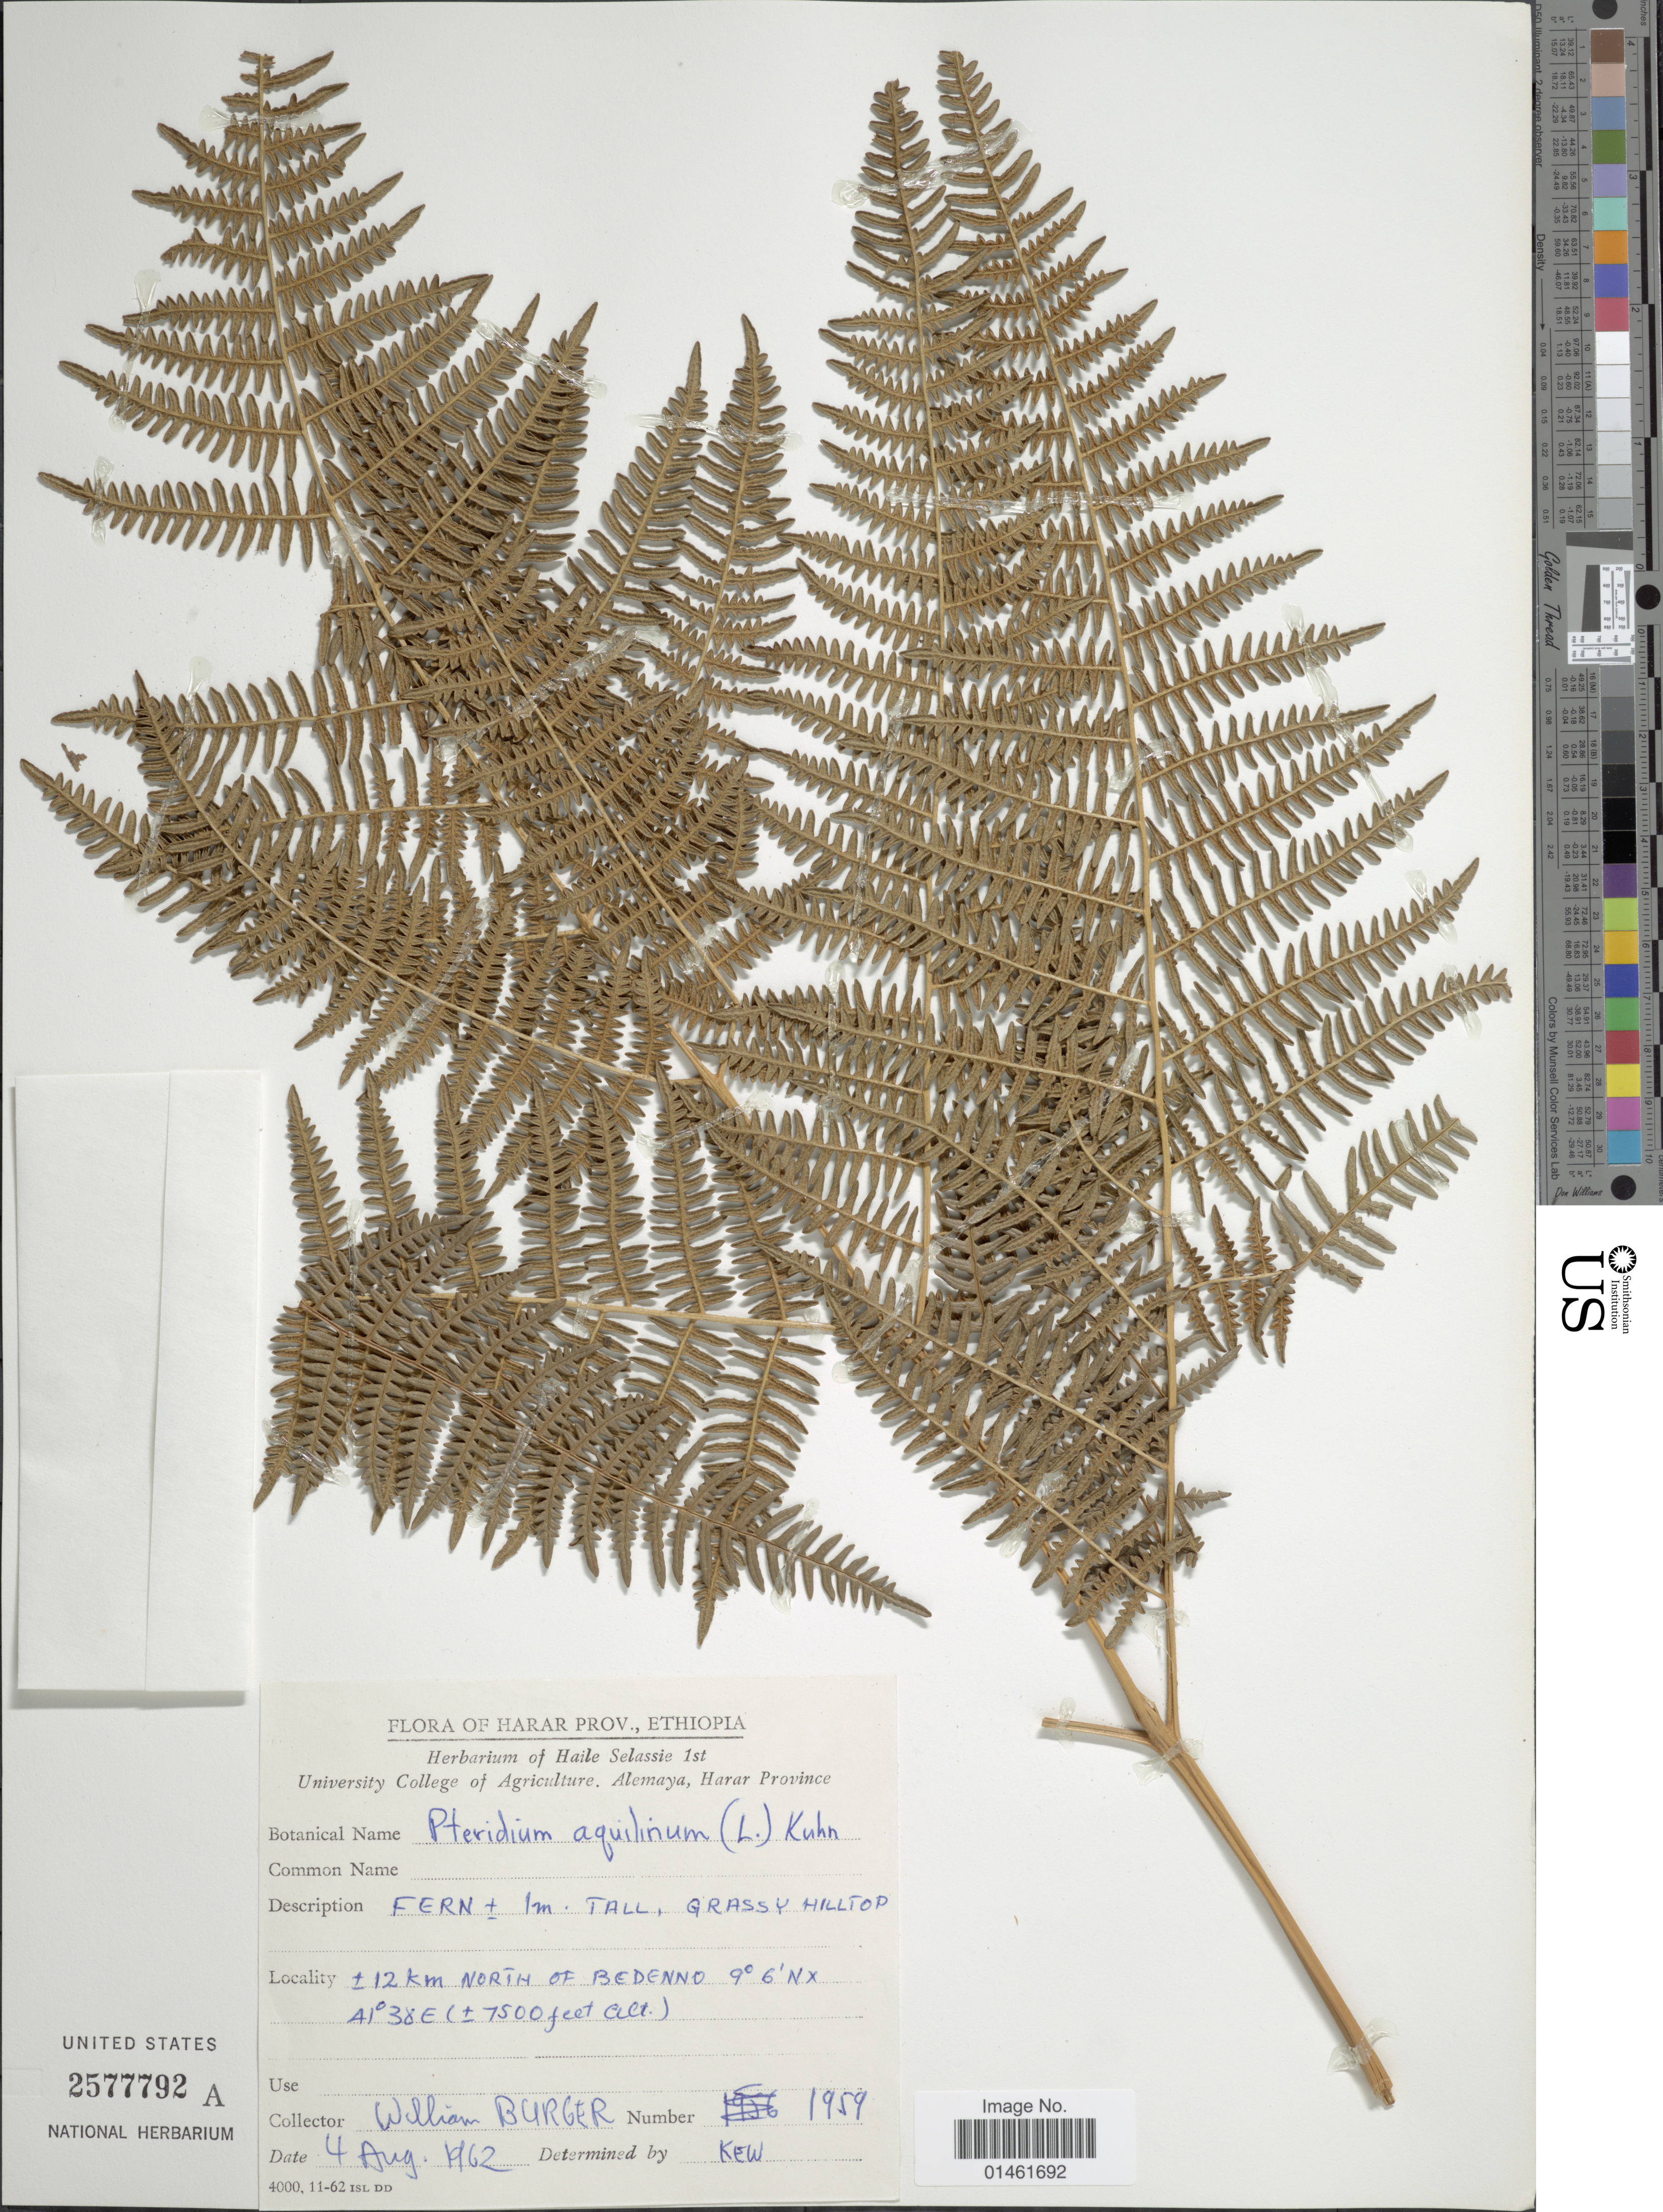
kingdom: Plantae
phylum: Tracheophyta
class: Polypodiopsida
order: Polypodiales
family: Dennstaedtiaceae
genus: Pteridium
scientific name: Pteridium aquilinum var. typicum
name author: R.M. Tryon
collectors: W. Burger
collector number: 1959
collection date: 1962-08-04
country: Ethiopia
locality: Harar prov. Ethiopia, ±12 km north of Bedenno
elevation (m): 2286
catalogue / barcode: US 2577792A